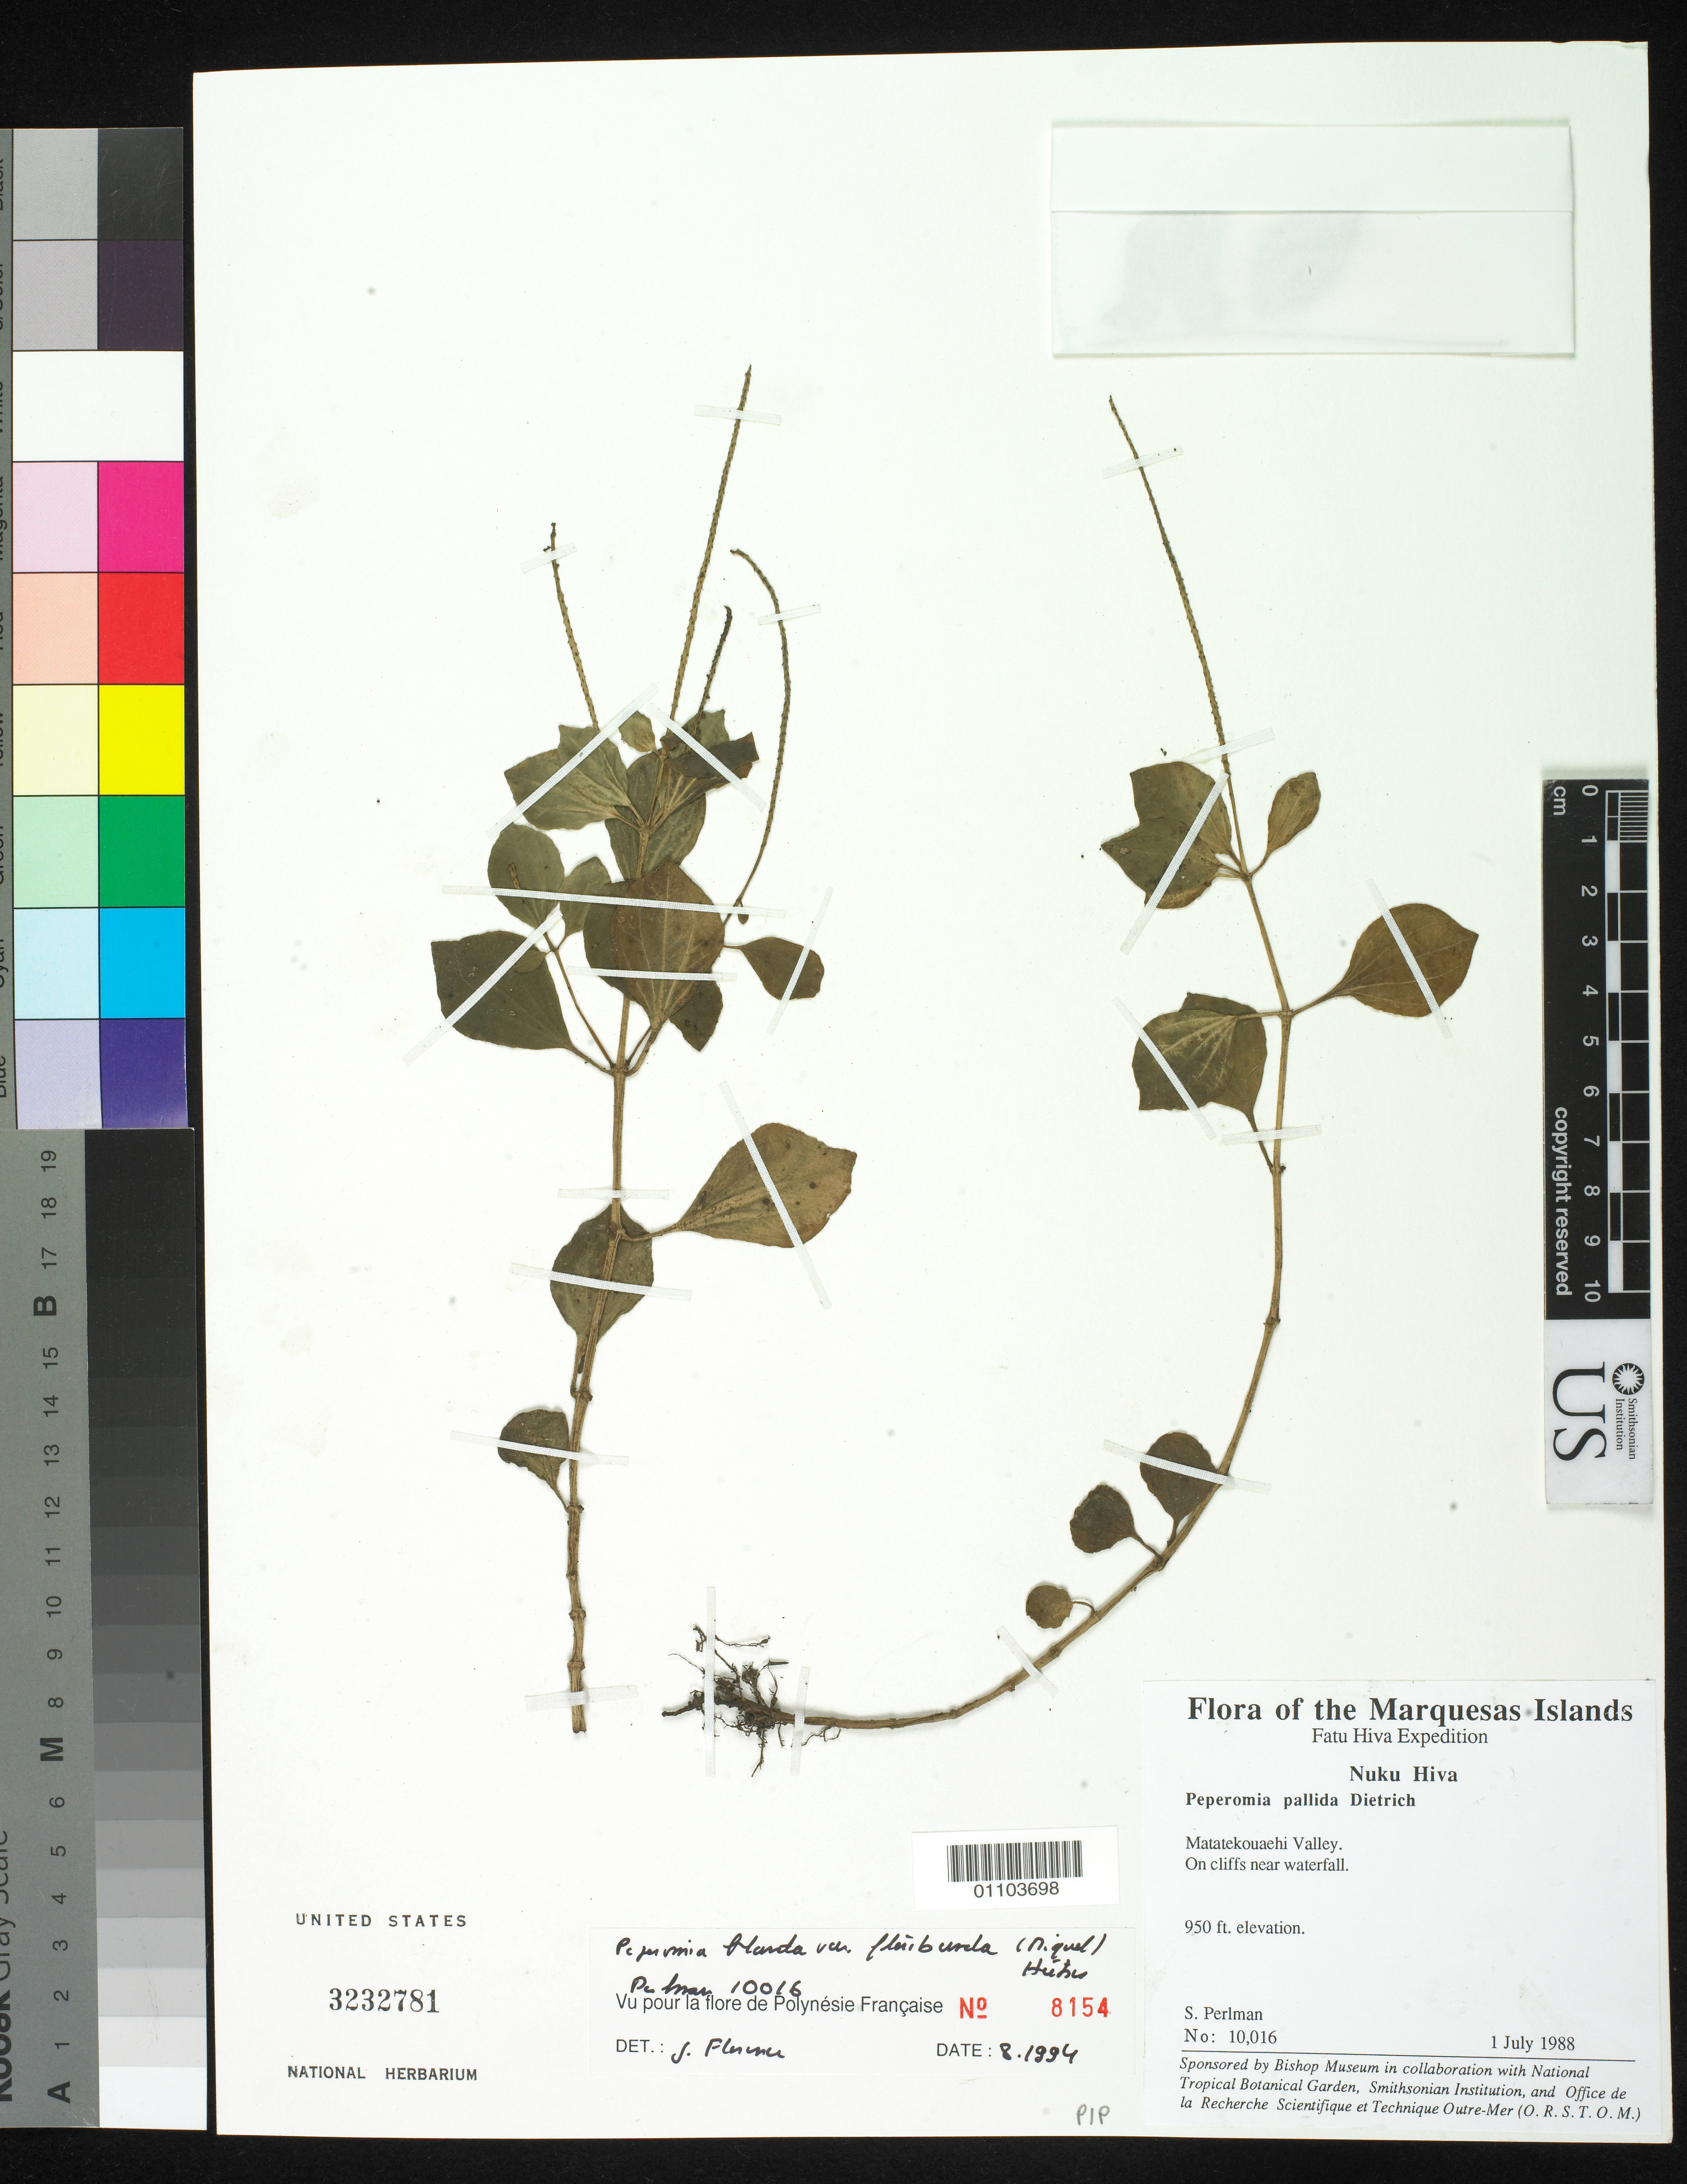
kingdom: Plantae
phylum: Tracheophyta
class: Magnoliopsida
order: Piperales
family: Piperaceae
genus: Peperomia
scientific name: Peperomia leptostachya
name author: Hook. & Arn.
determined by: Wagner, W. L., (BOT), Smithsonian Institution - National Museum of Natural History (UNITED STATES)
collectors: S. P. Perlman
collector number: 10016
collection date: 1988-07-01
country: French Polynesia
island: Nuku Hiva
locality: Matatekouaehi Valley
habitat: On cliffs near waterfall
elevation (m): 290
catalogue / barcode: US 3232781